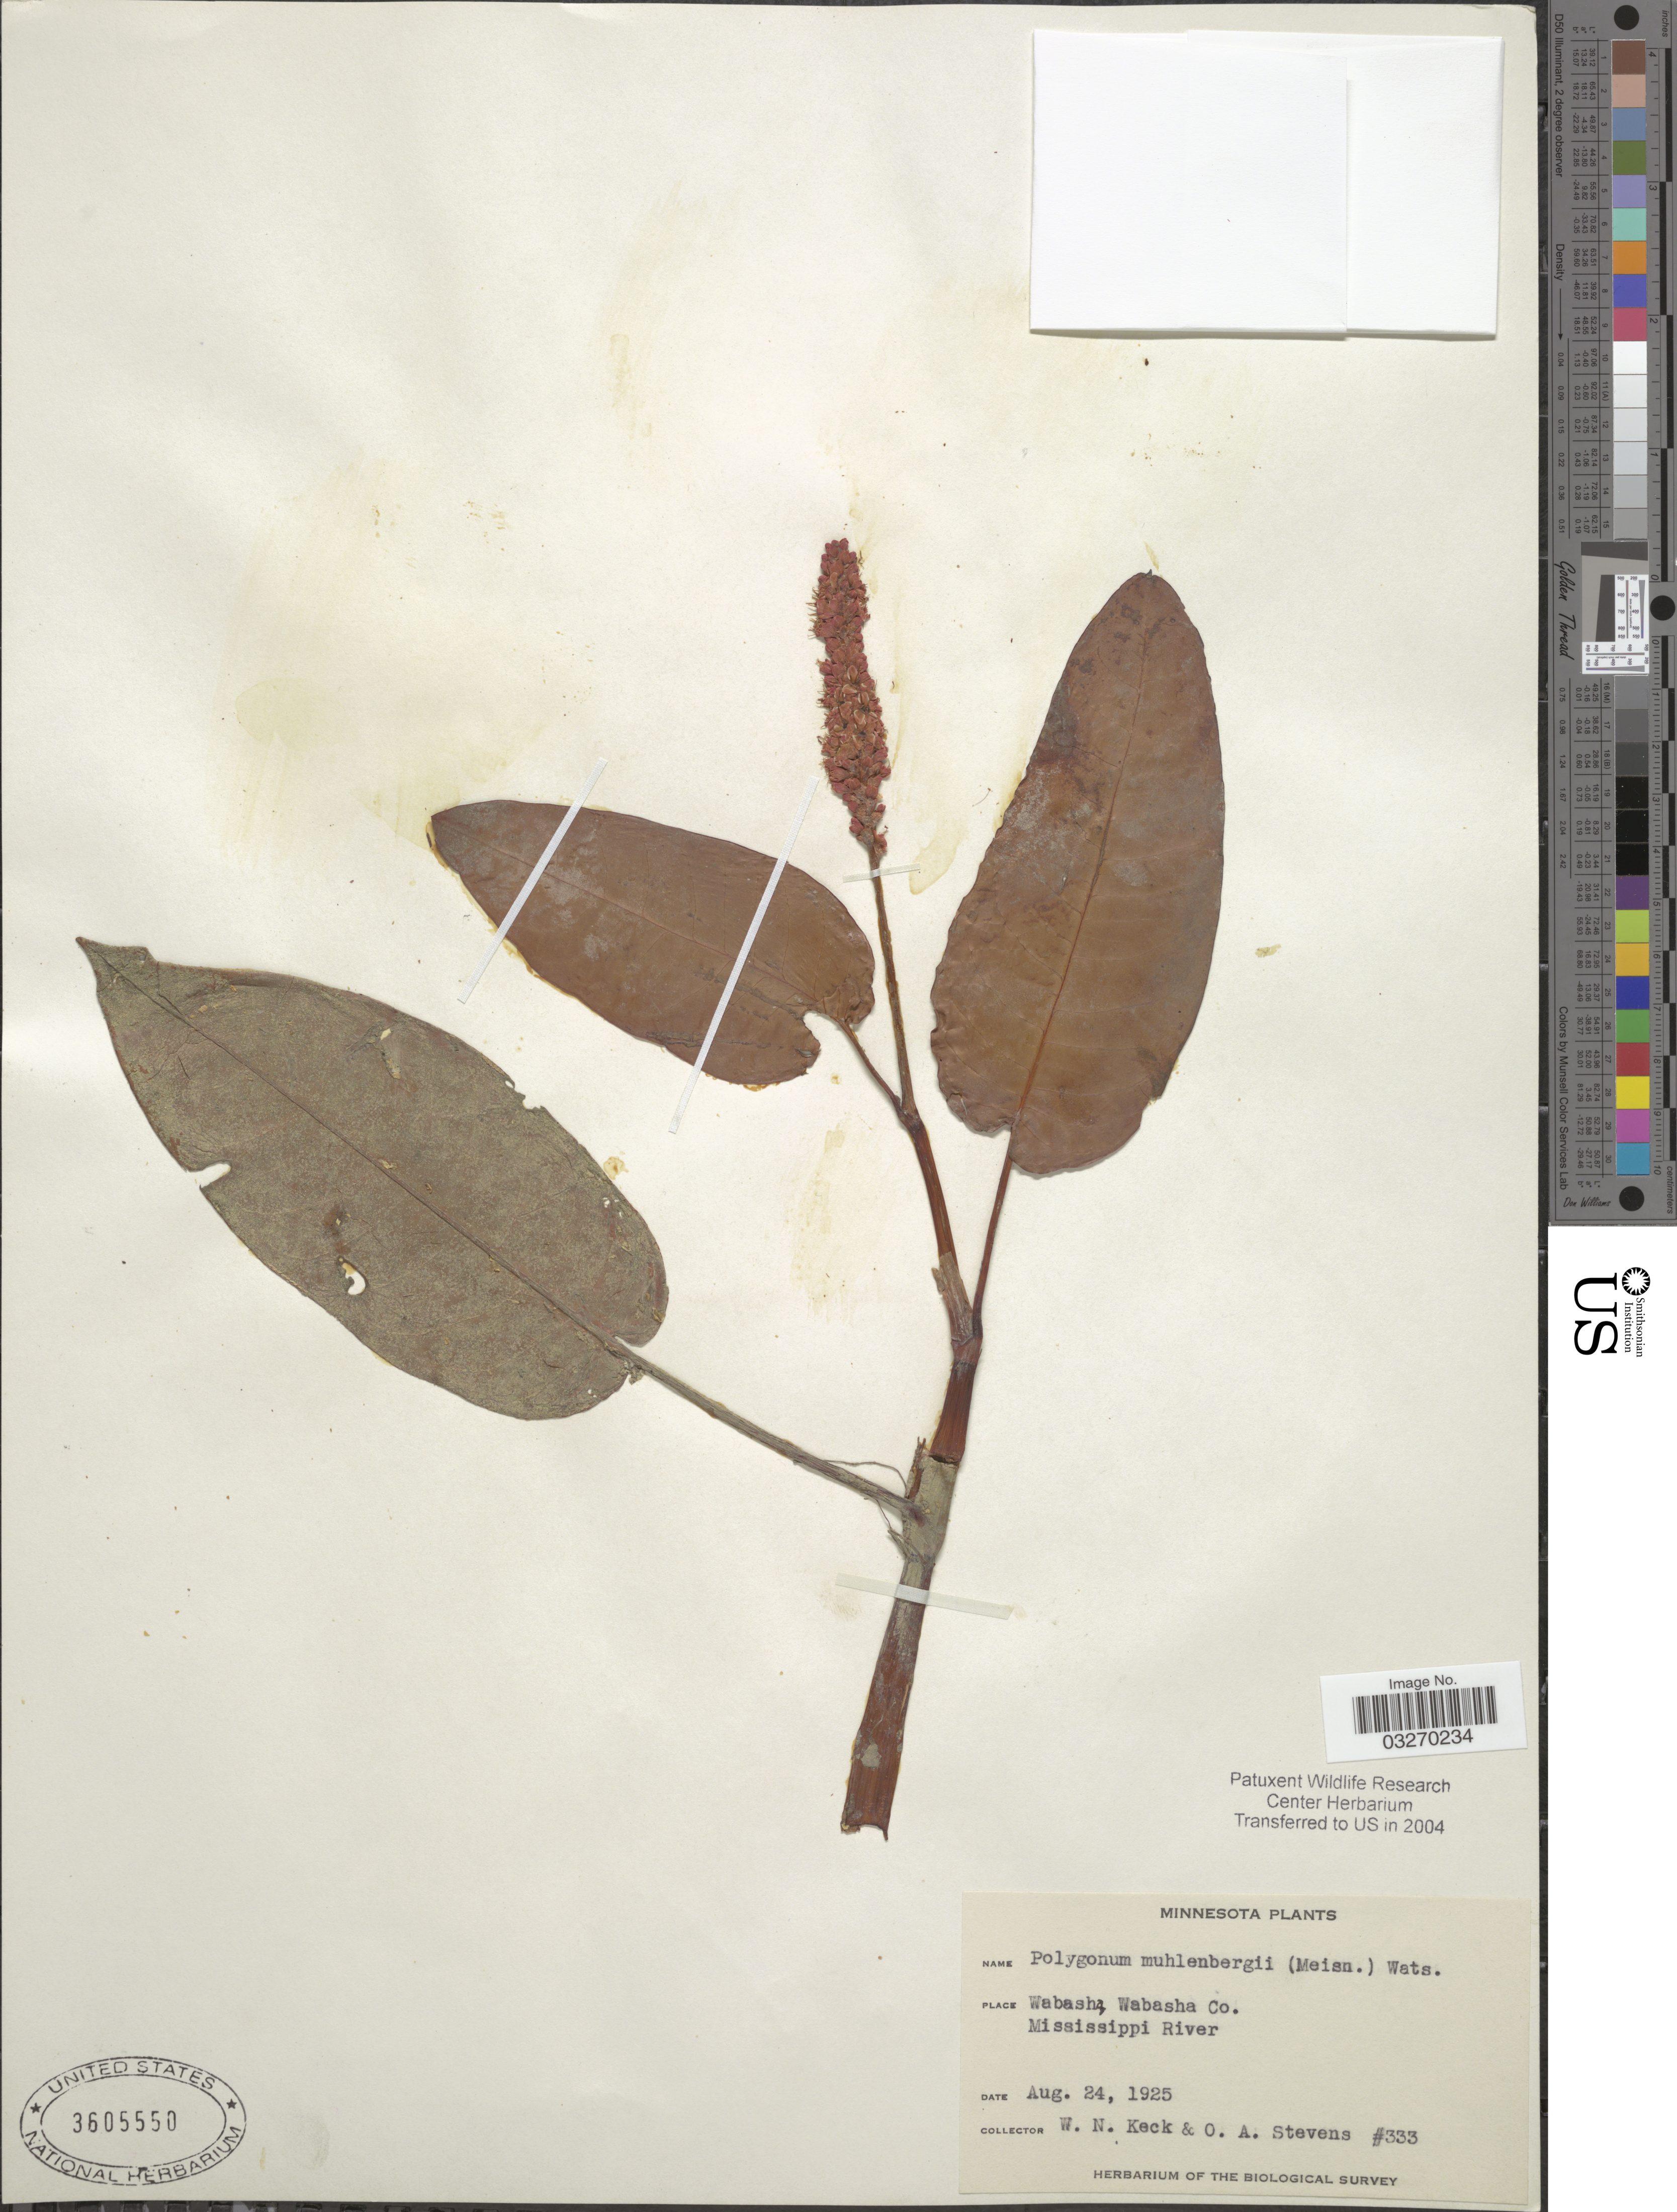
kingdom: Plantae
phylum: Tracheophyta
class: Magnoliopsida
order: Caryophyllales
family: Polygonaceae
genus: Persicaria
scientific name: Persicaria coccinea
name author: (Muhl. ex Willd.) Greene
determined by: Atha, D. E.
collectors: W. Keck & O. A. Stevens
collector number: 333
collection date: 1925-08-24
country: United States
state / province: Minnesota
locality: Wabasha, Wabasha Co. Mississippi River.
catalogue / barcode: US 3605550